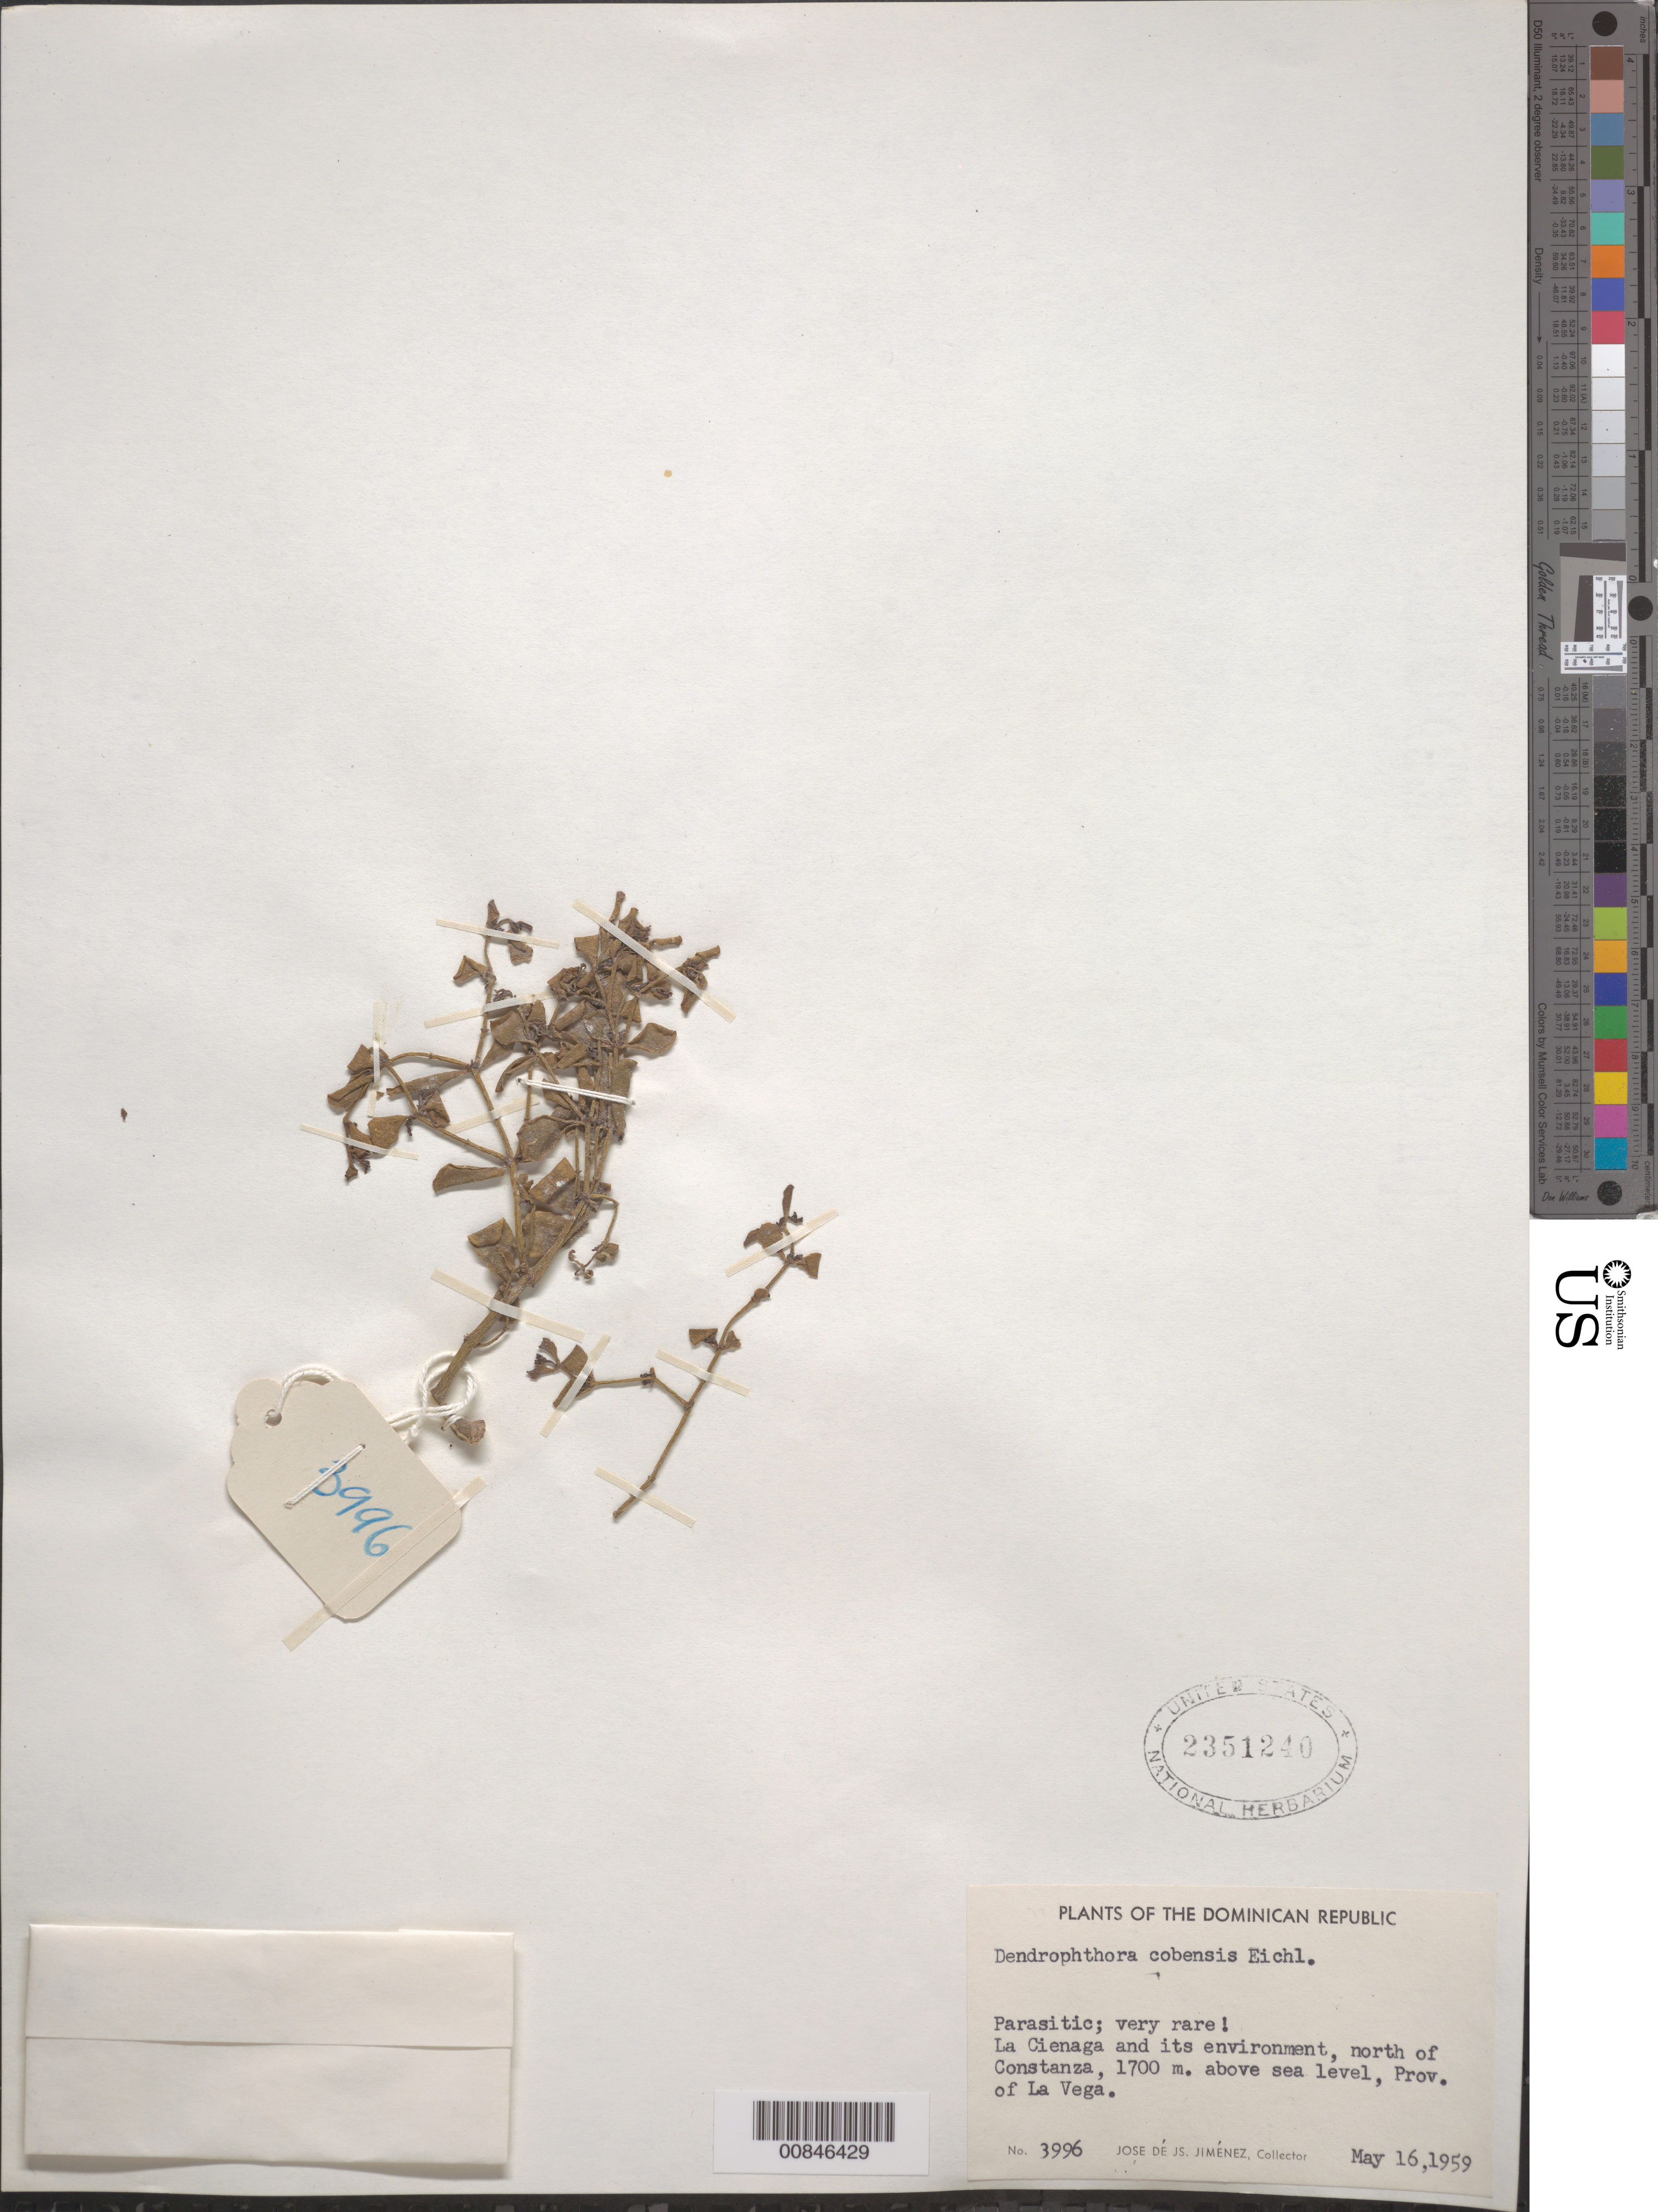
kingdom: Plantae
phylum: Tracheophyta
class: Magnoliopsida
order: Santalales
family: Viscaceae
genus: Dendrophthora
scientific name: Dendrophthora cubensis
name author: Eichler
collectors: J. J. Jiménez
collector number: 3996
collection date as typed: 16 May 1959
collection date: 1959-05-16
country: Dominican Republic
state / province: La Vega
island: Hispaniola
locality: La Ciénaga and its environment, north of Constanza.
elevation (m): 1700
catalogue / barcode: US 2351240